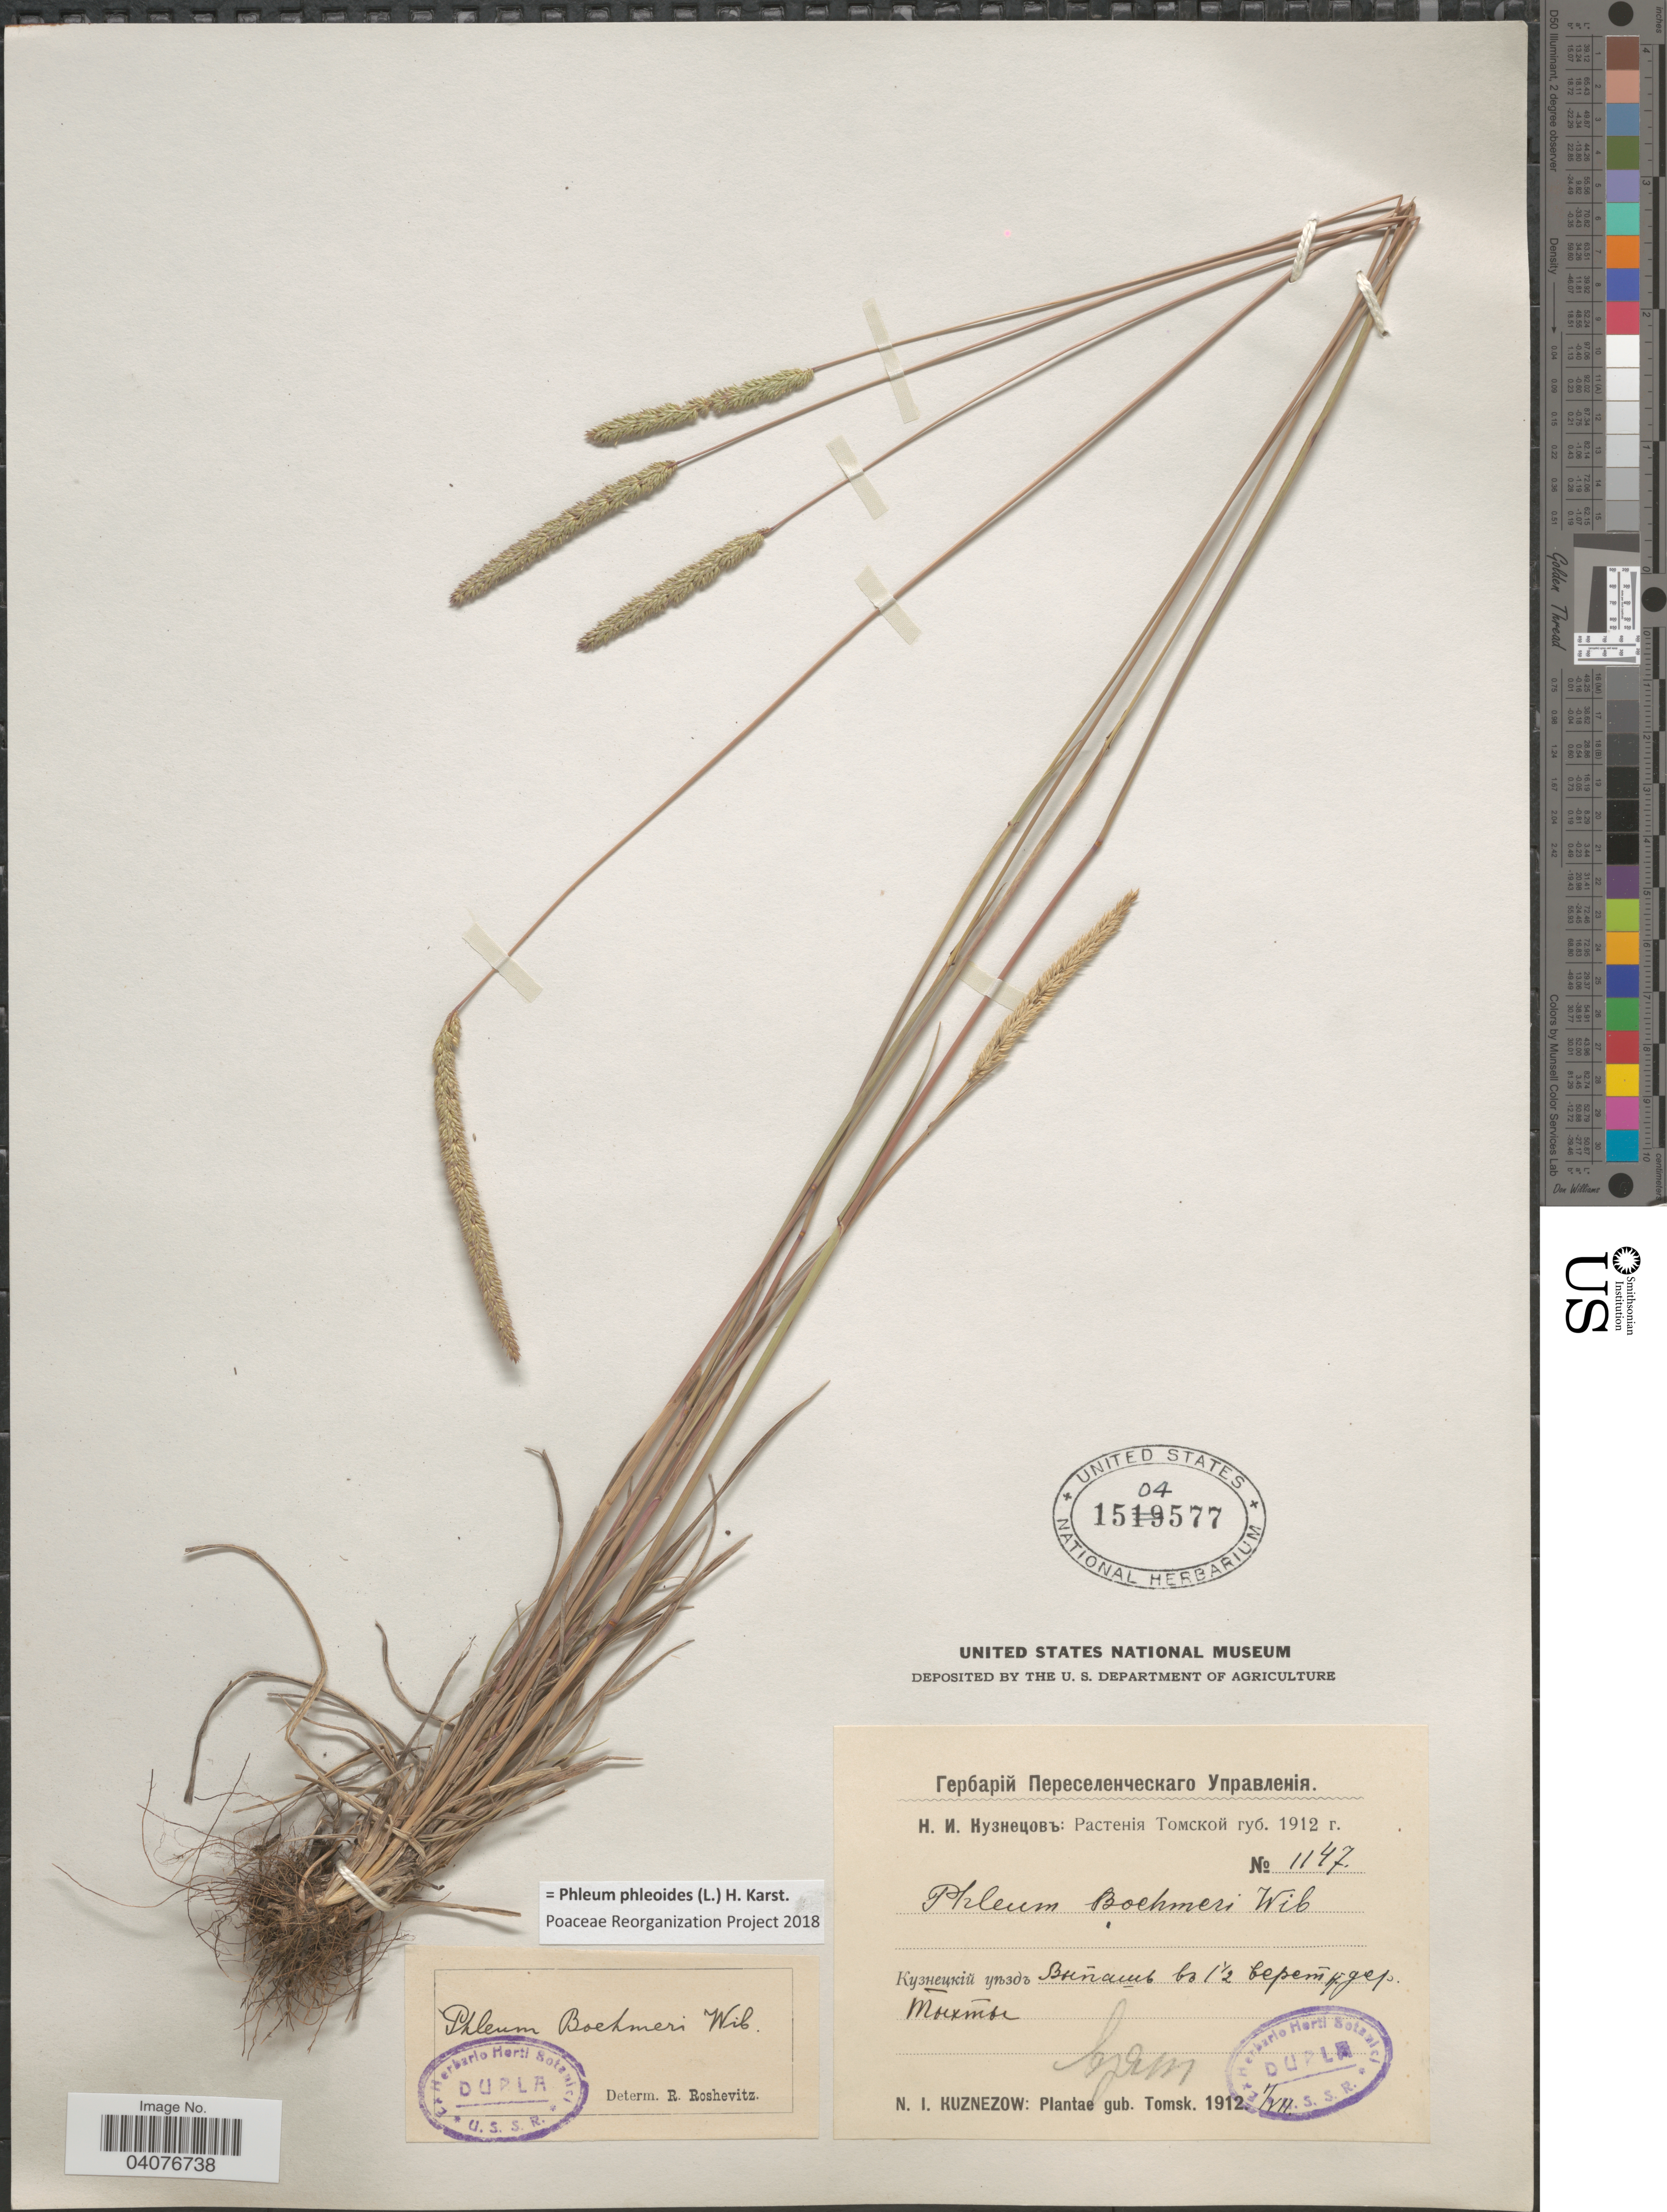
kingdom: Plantae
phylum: Tracheophyta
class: Liliopsida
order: Poales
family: Poaceae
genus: Phleum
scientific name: Phleum phleoides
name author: (L.) H. Karst.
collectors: N. Kusnezow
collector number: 1147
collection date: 1912-07-01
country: Russian Federation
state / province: Kemerovo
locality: Gub. Tomsk. 1.5 km from village Tykhta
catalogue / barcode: US 1504577